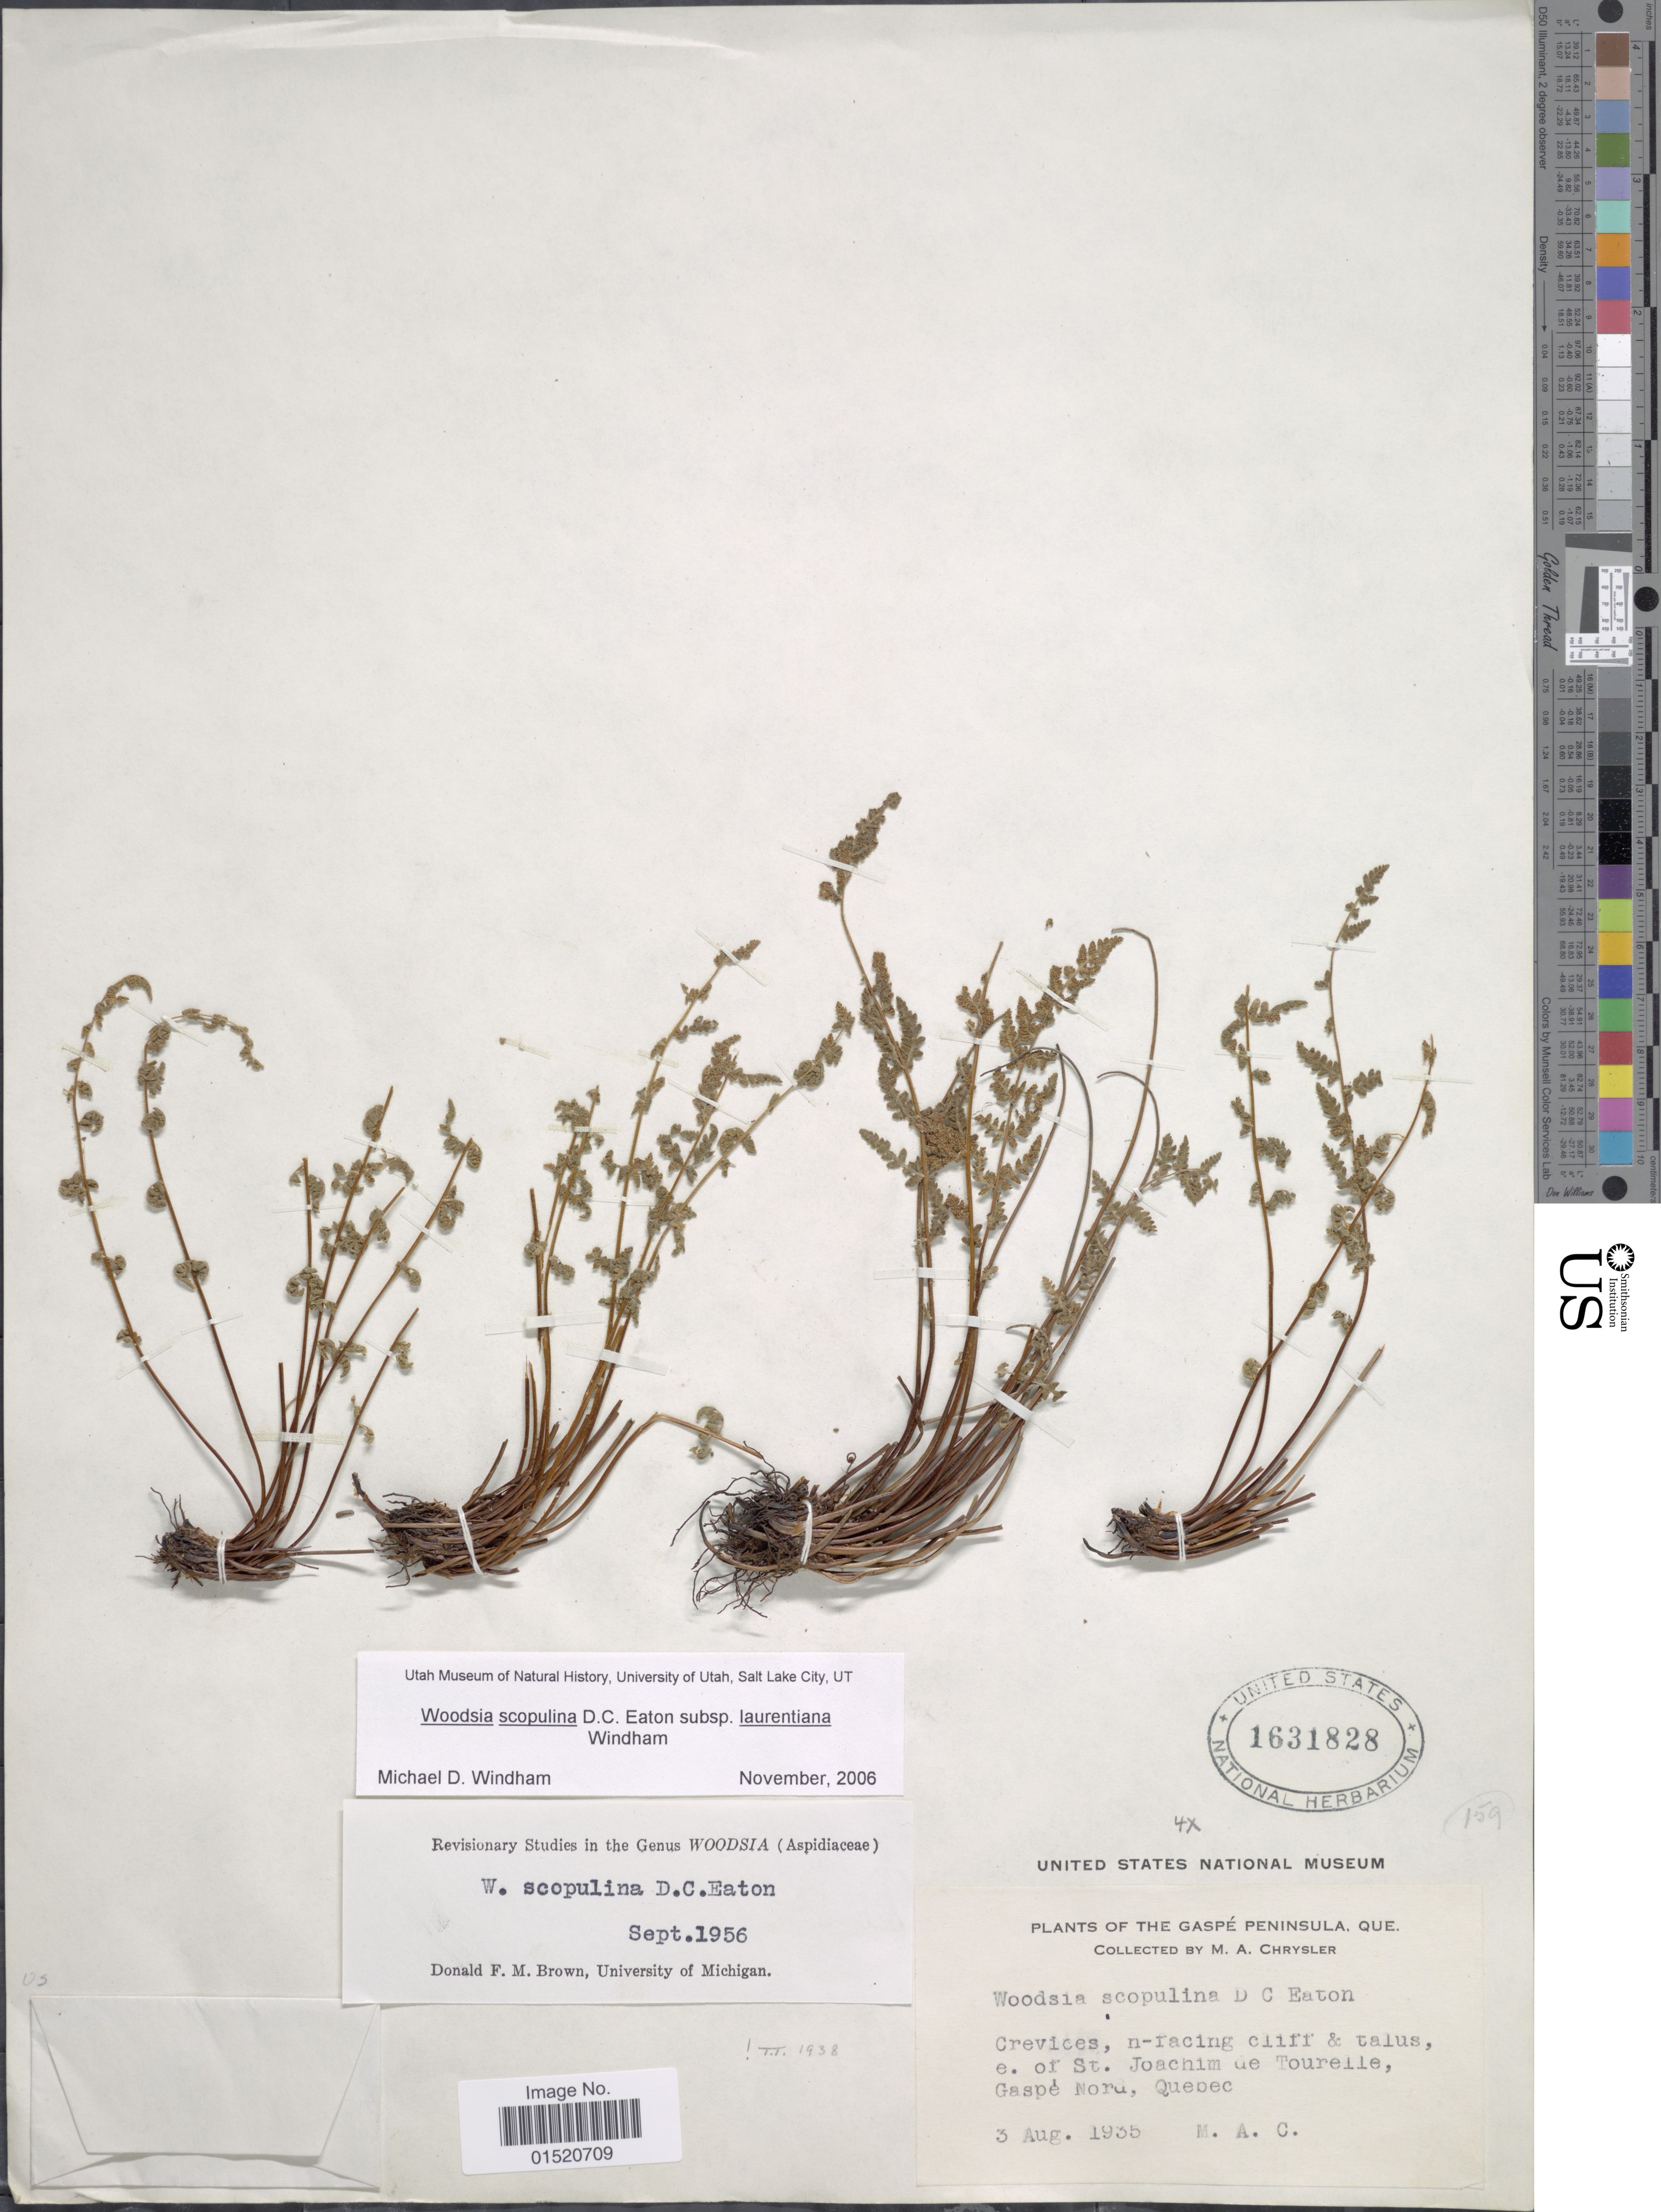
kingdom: Plantae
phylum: Tracheophyta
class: Polypodiopsida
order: Polypodiales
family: Woodsiaceae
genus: Woodsia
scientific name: Woodsia scopulina subsp. laurentiana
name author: Windham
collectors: M. A. Chrysler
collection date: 1935-08-03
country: Canada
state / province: Quebec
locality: The Gaspé Peninsula, Crevices, n-facing cliff & talus, e of St Joachim de Tourelle, Gaspé Nord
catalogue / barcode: US 1631828